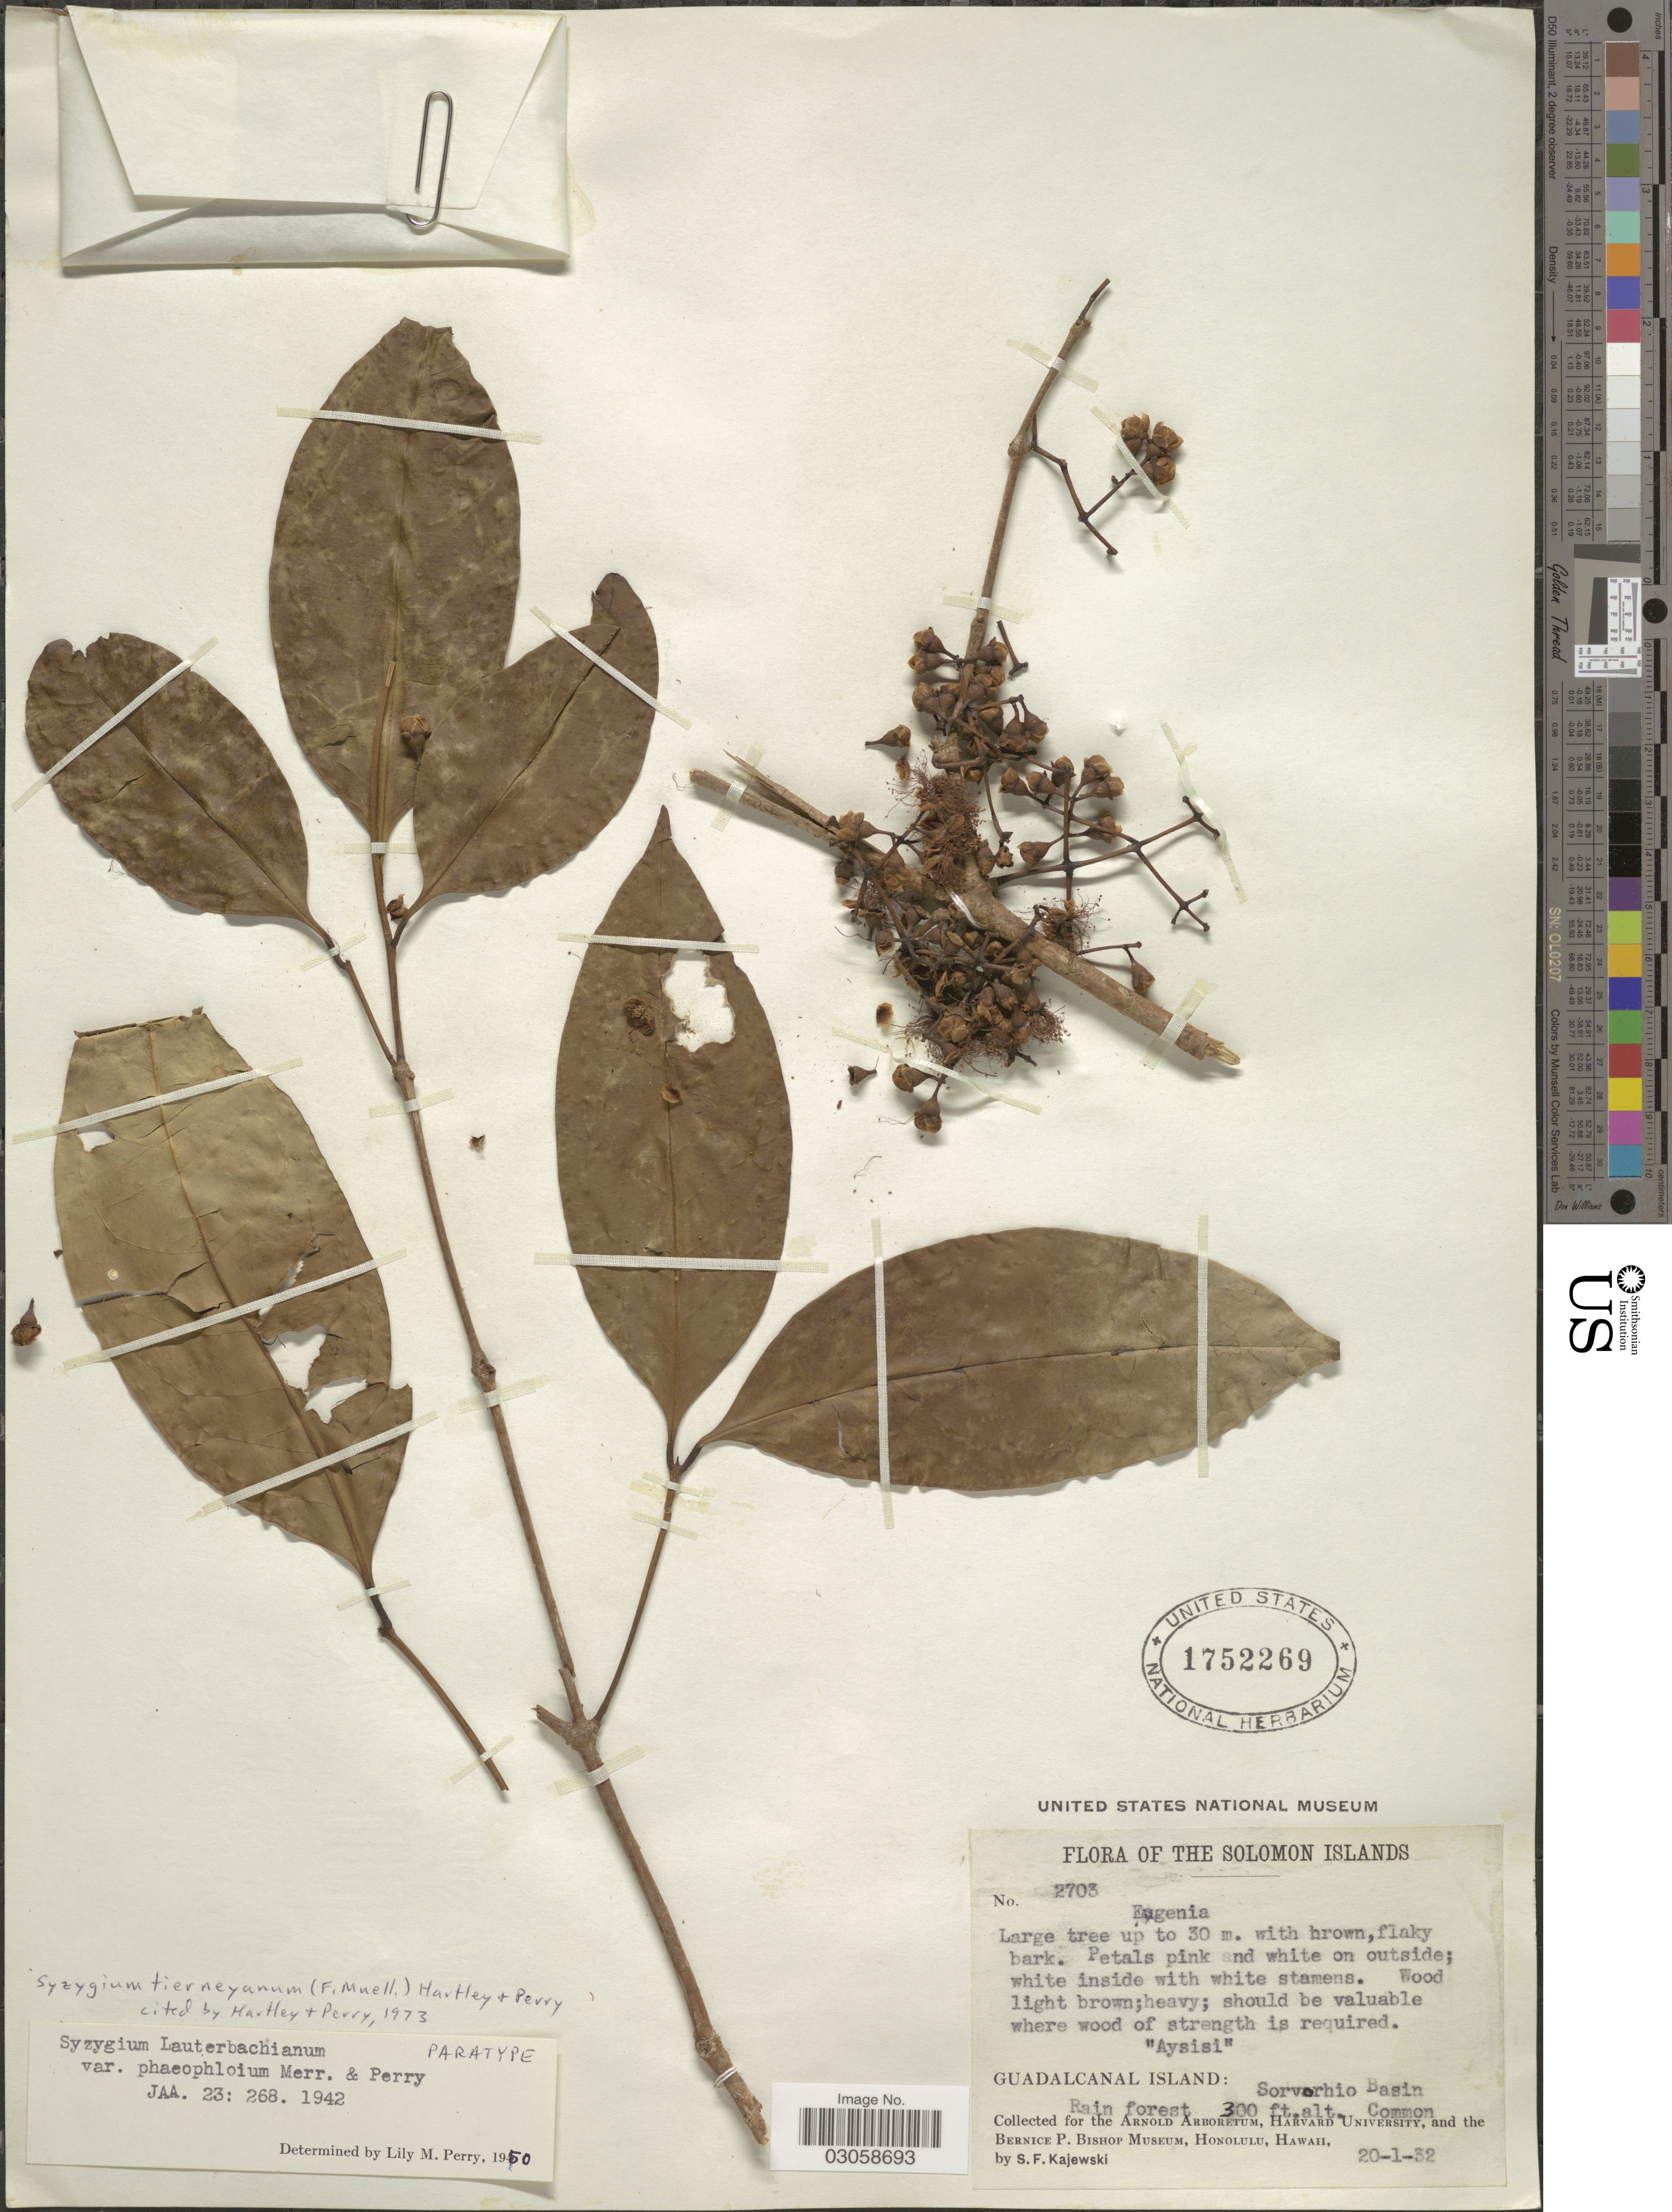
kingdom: Plantae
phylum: Tracheophyta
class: Magnoliopsida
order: Myrtales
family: Myrtaceae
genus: Syzygium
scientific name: Syzygium tierneyanum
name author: (F. Muell.) T.G. Hartley & L.M. Perry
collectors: S. Kajewski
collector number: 2703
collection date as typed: Transcribed d/m/y: 20/1/32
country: Solomon Islands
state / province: Solomon Islands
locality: Guadalcanal Island: Sorvorhio Basin. Rain forest.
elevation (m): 91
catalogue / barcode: US 1752269